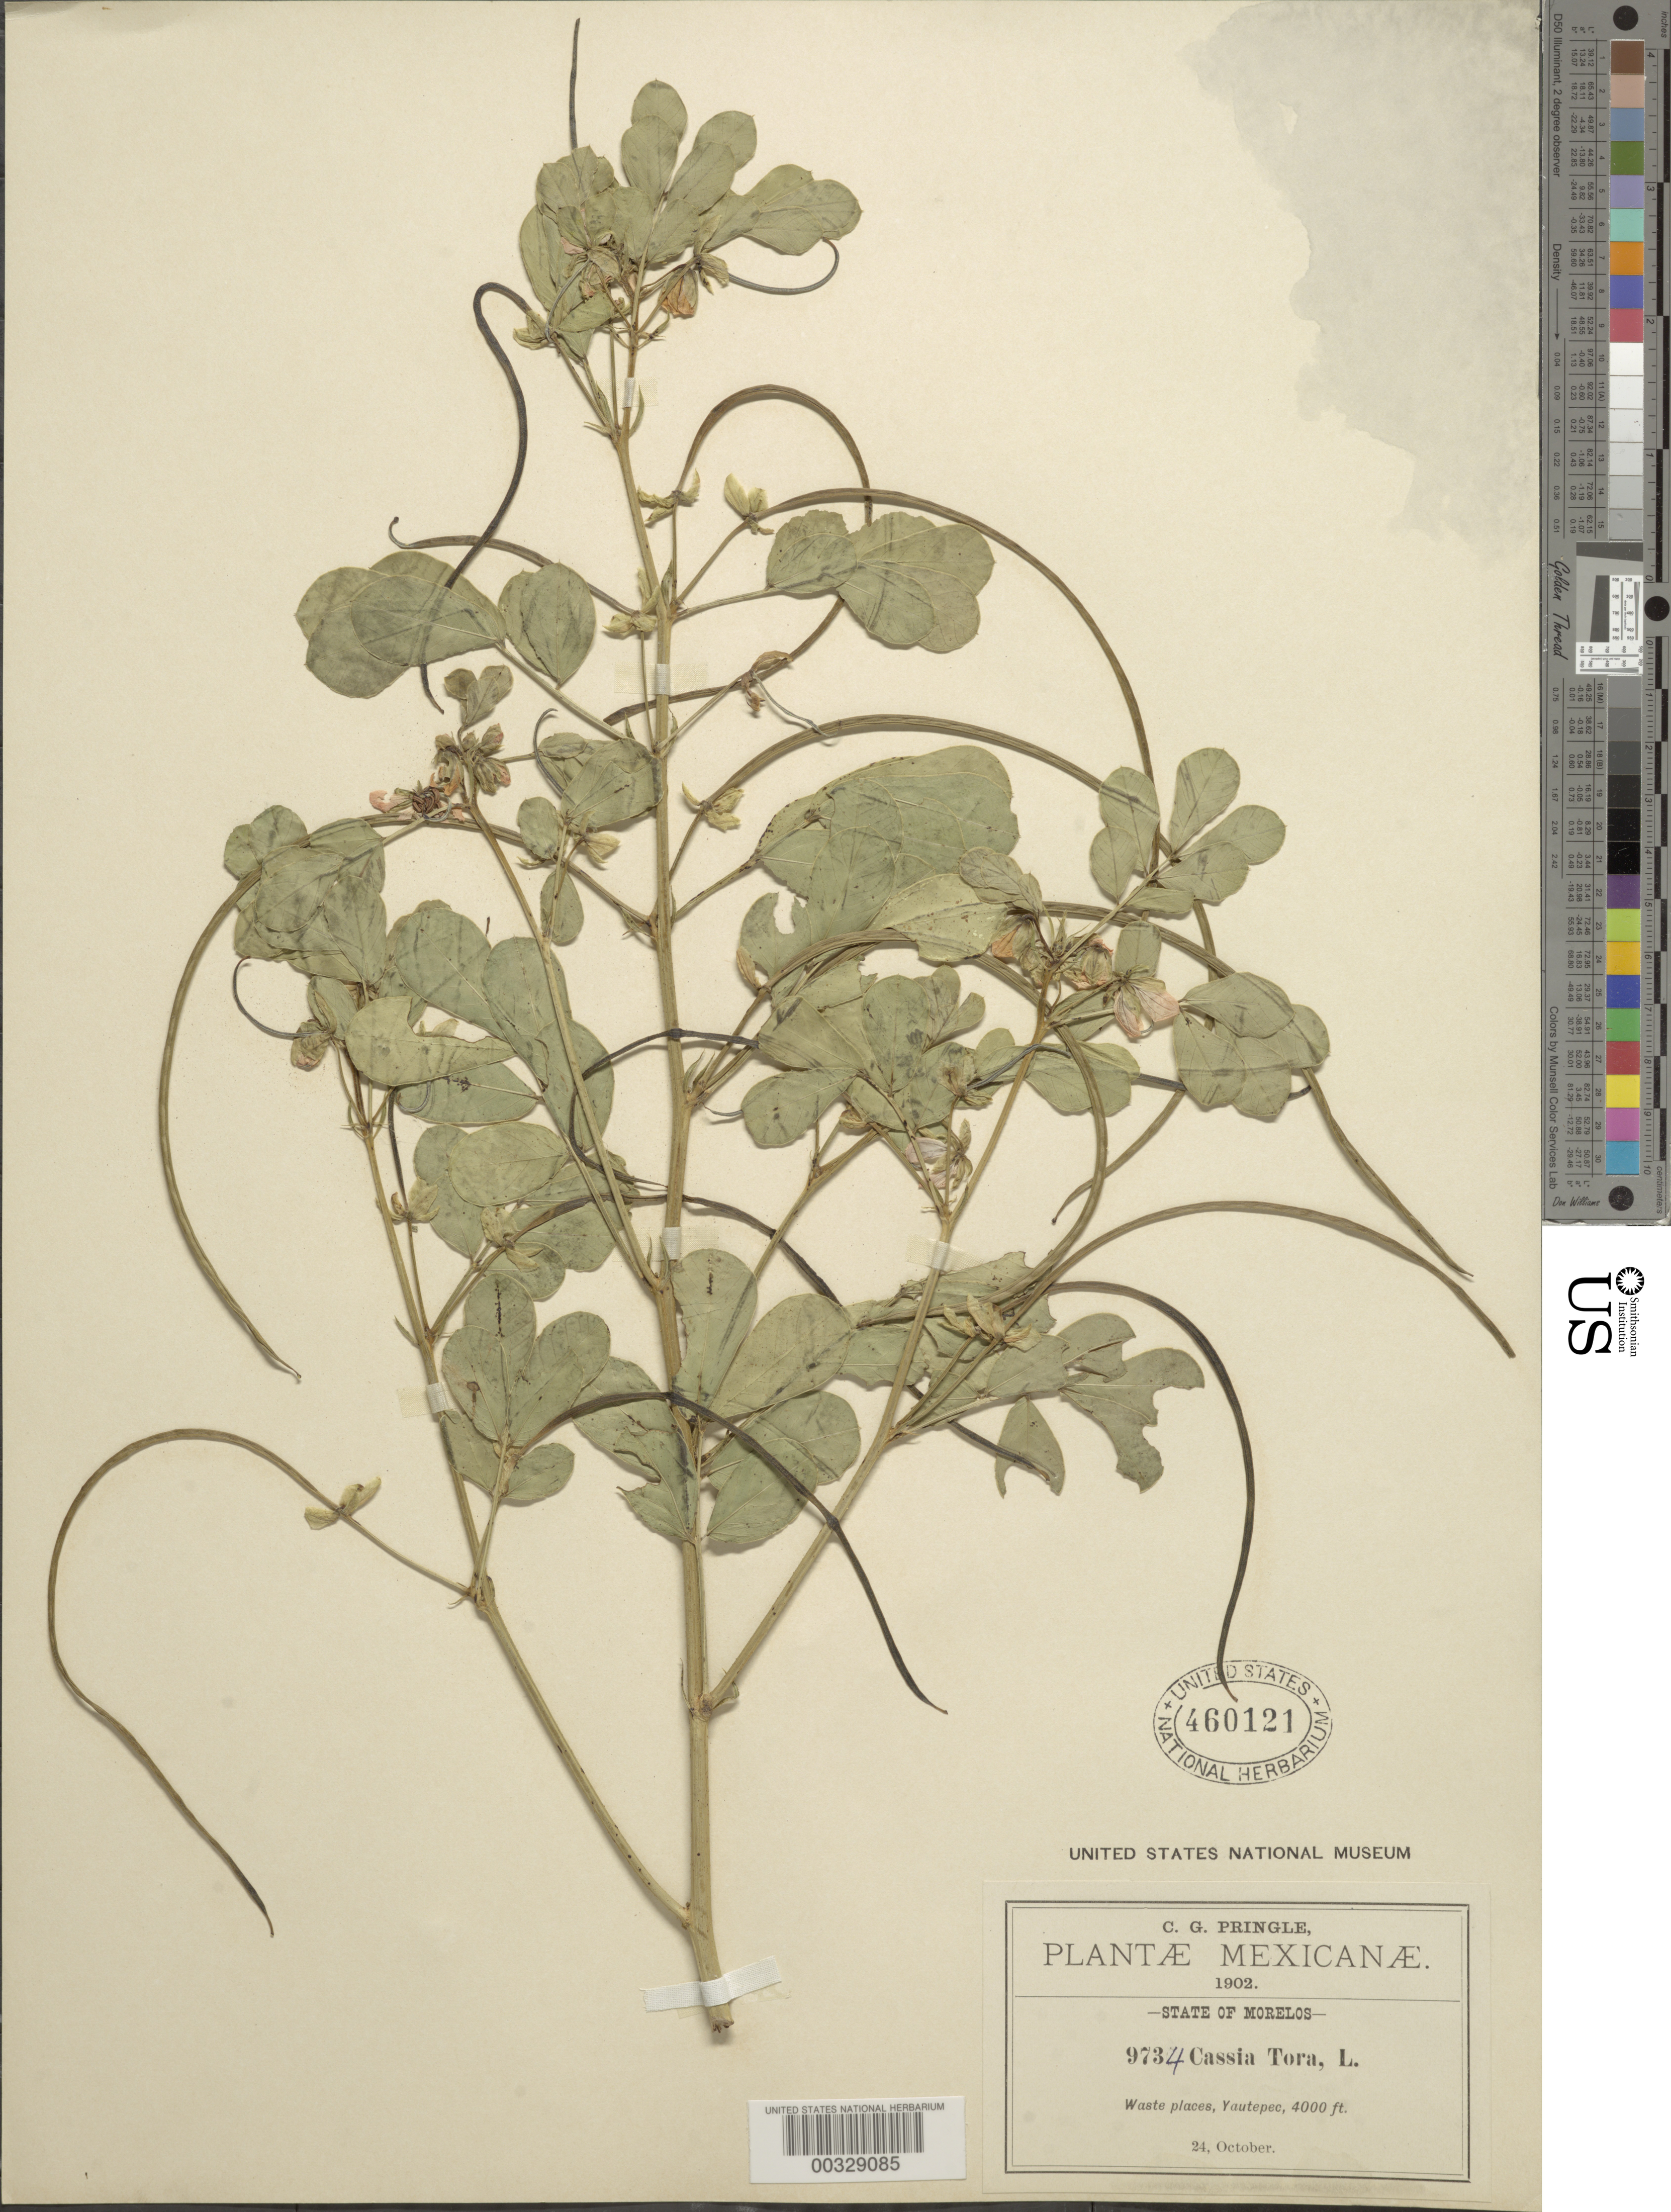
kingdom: Plantae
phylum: Tracheophyta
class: Magnoliopsida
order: Fabales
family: Fabaceae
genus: Senna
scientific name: Senna obtusifolia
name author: (L.) H.S. Irwin & Barneby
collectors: C. G. Pringle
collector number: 9734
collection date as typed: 24 Oct 1902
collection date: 1902-10-24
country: Mexico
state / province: Morelos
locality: Yautepec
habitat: Waste places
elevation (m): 1219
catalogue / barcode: US 460121